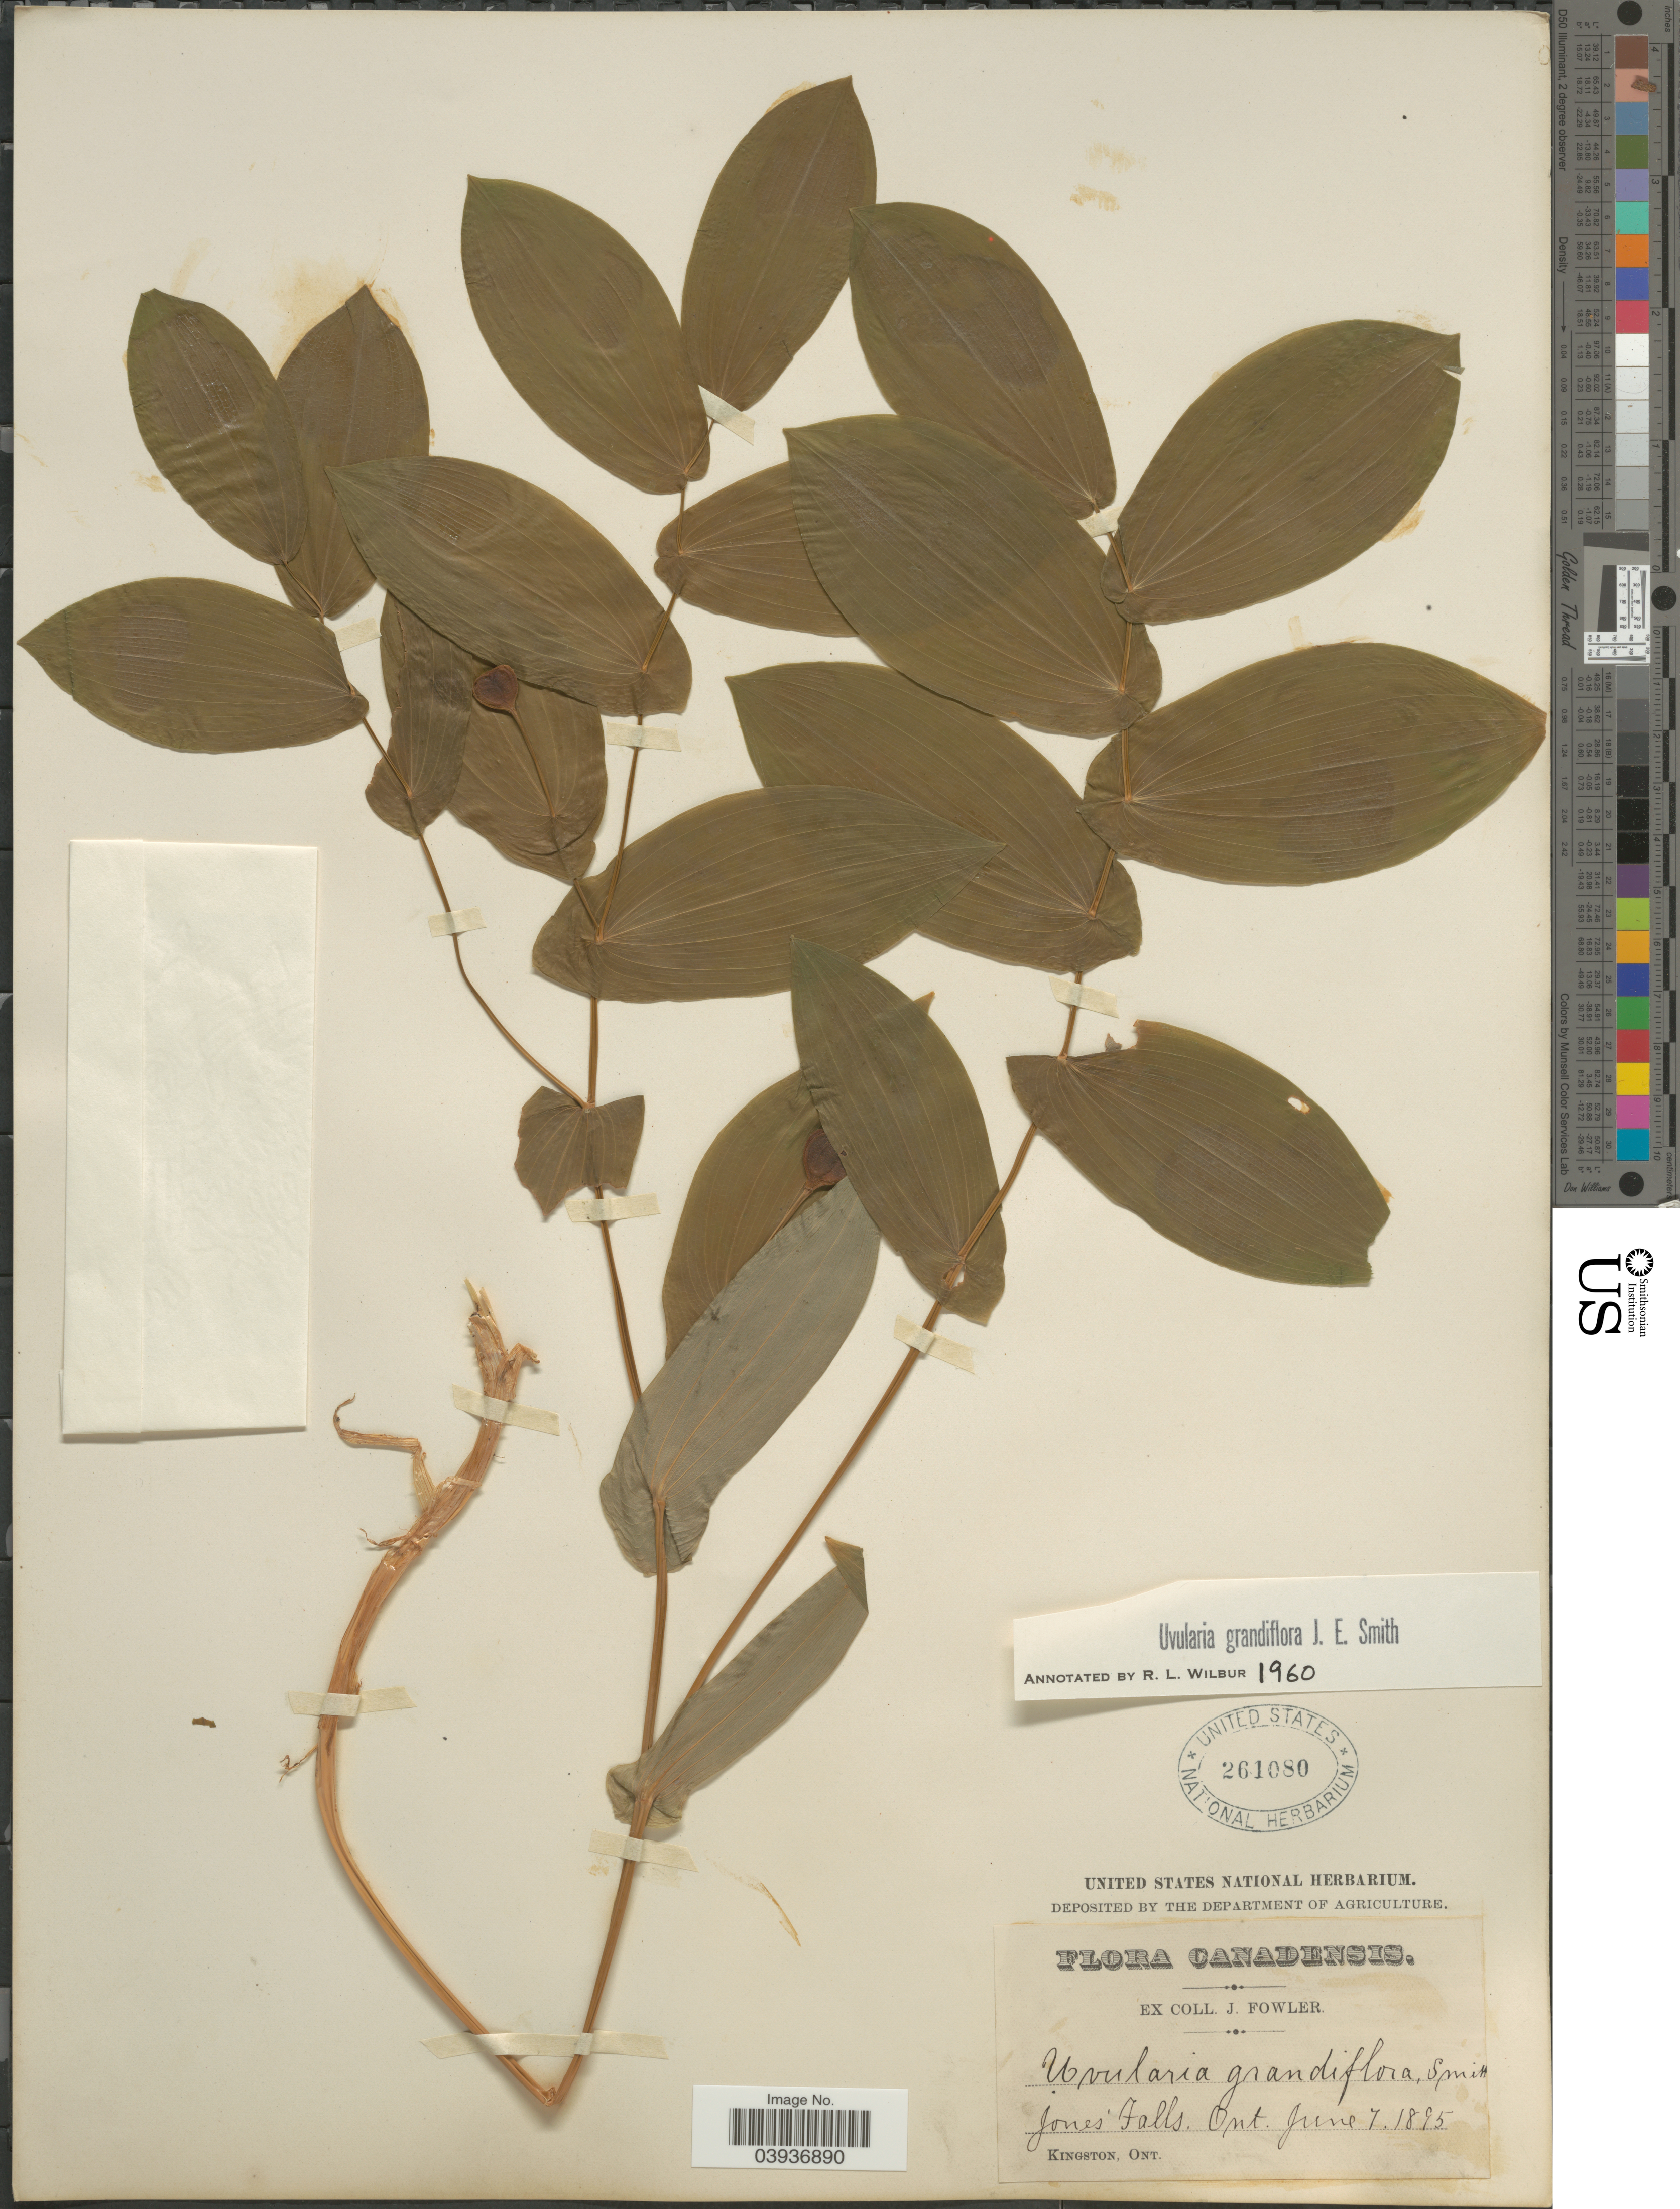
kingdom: Plantae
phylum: Tracheophyta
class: Liliopsida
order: Liliales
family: Colchicaceae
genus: Uvularia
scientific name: Uvularia grandiflora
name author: Sm.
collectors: J. Fowler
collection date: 1895-06-07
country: Canada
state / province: Ontario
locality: Jones's Falls. Kingston.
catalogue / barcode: US 261080